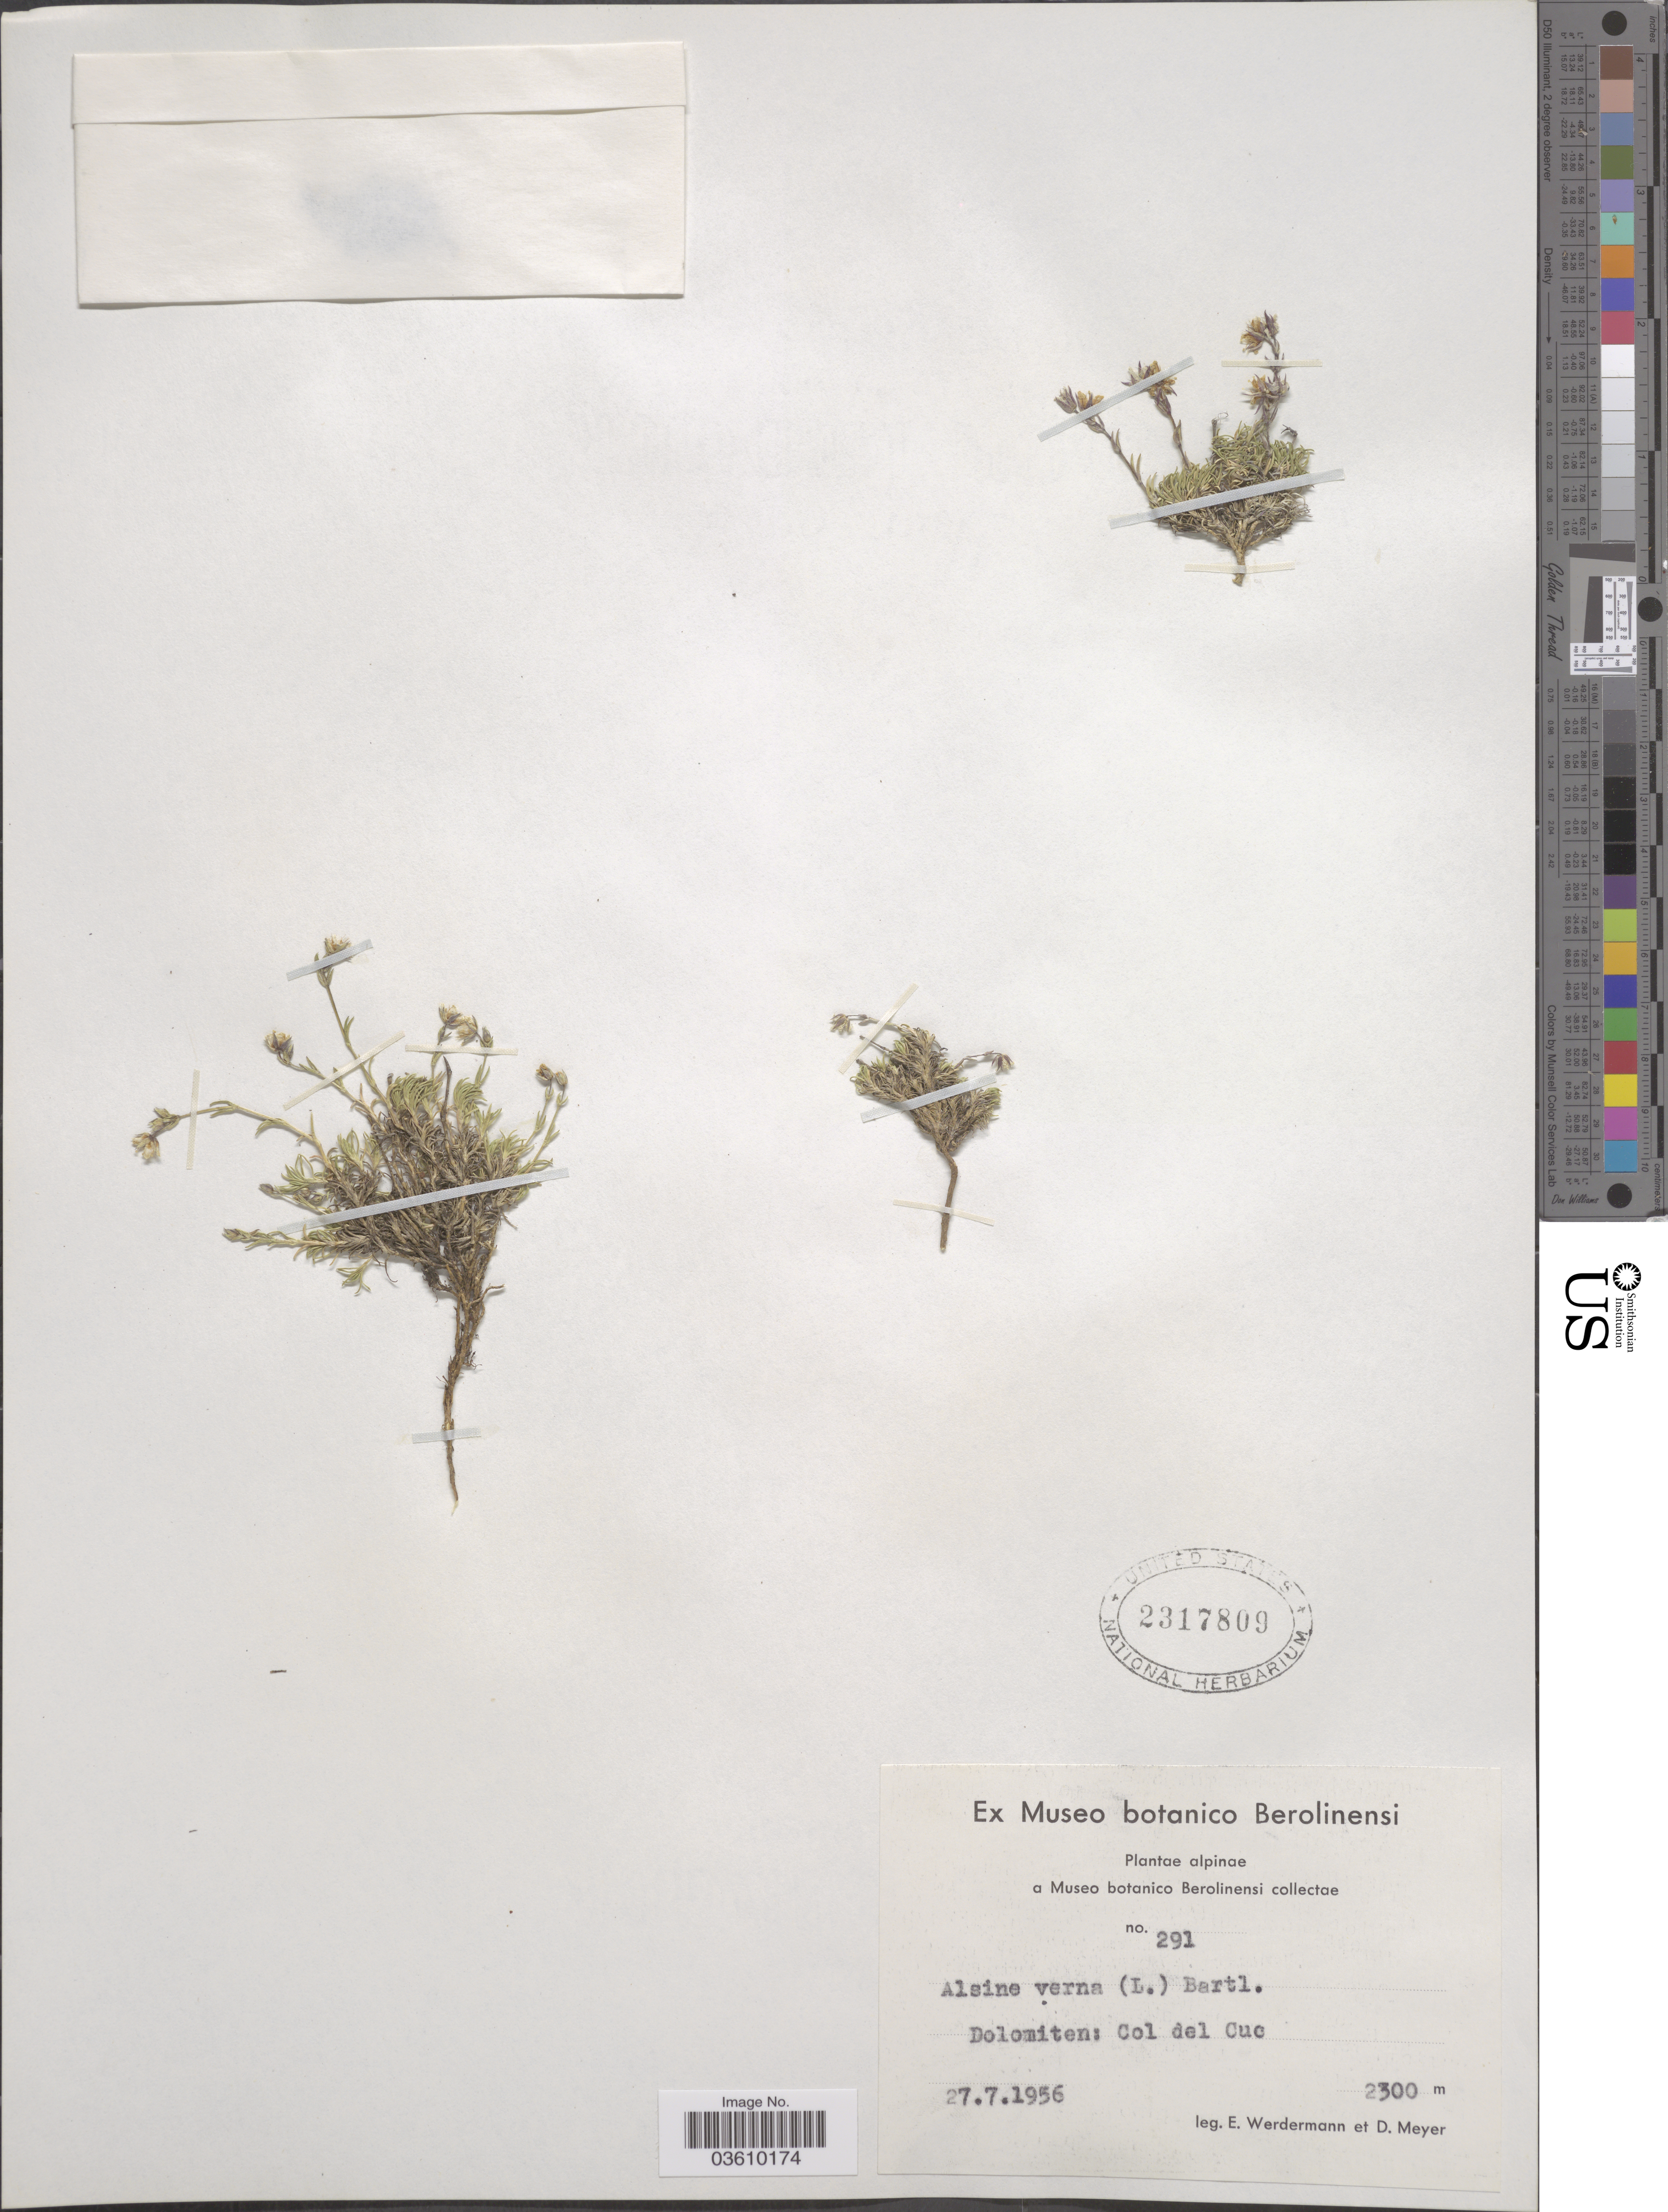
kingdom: Plantae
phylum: Tracheophyta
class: Magnoliopsida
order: Caryophyllales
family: Caryophyllaceae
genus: Stellaria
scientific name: Stellaria verna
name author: (L.) MacMill.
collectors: E. Werdermann & D. Meyer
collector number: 291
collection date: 1956-07-27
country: Italy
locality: Alpinae. Dolomiten: Col del Cuc.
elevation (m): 2300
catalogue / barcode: US 2317809